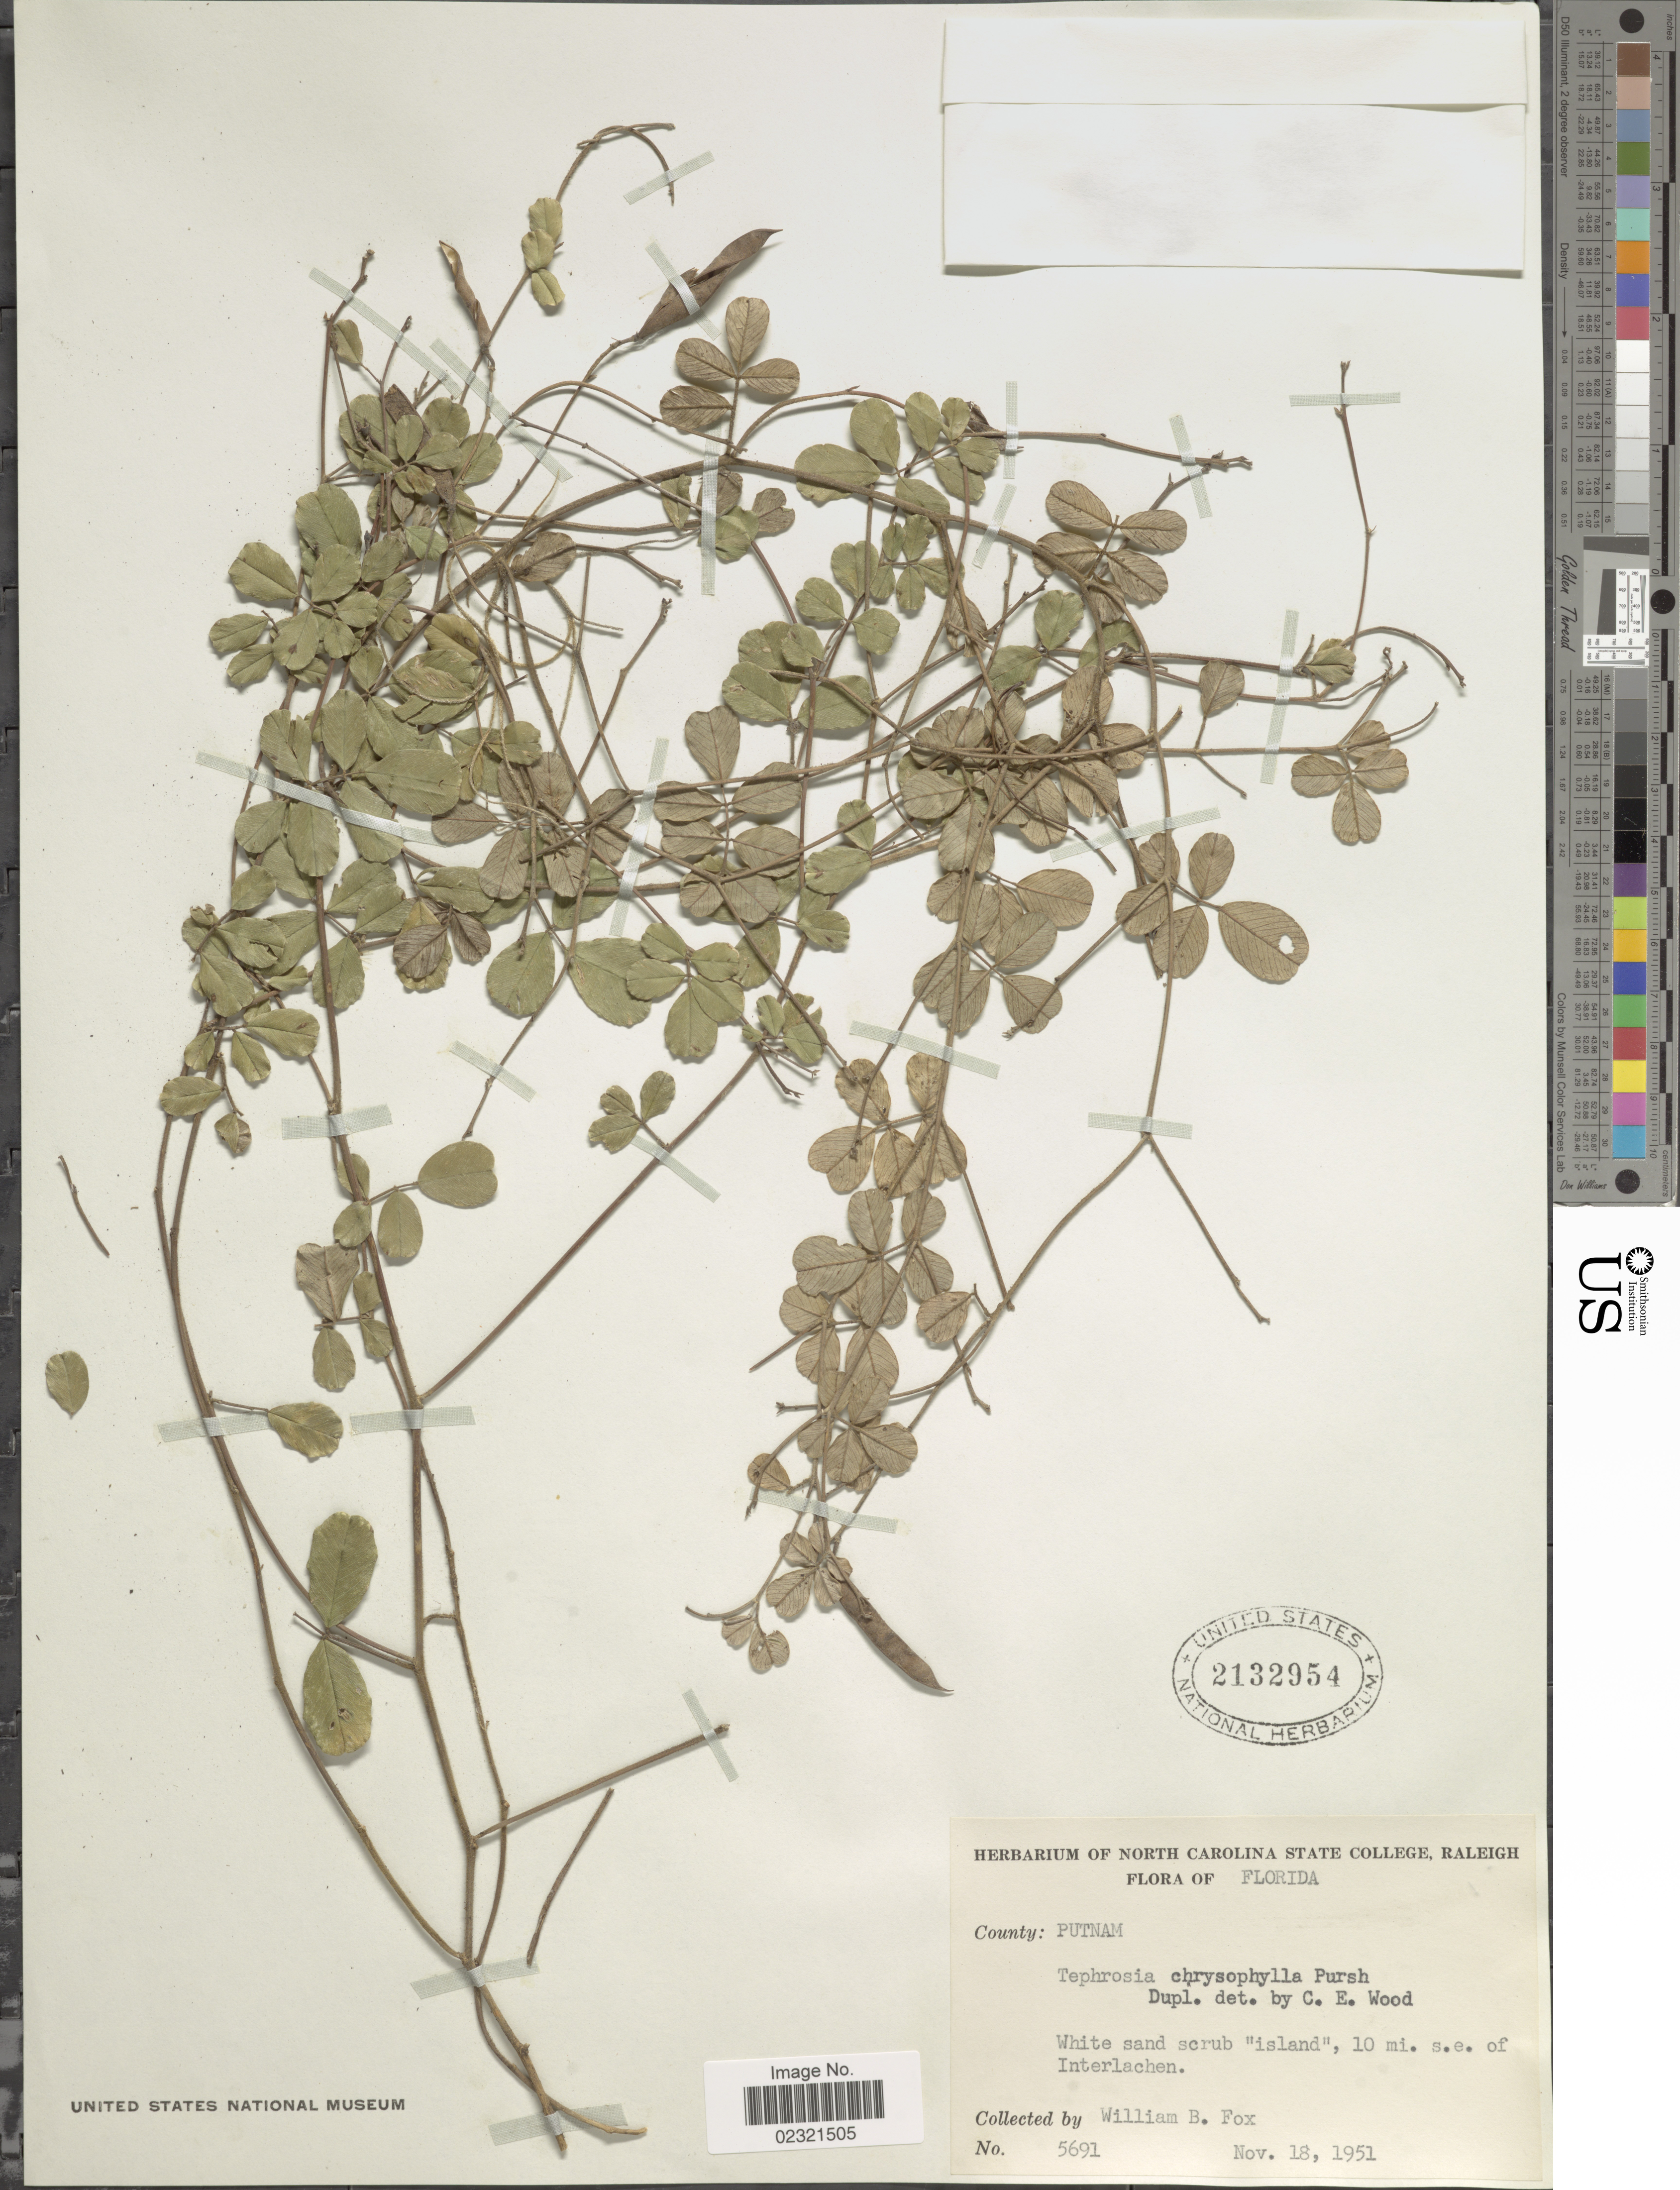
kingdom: Plantae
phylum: Tracheophyta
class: Magnoliopsida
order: Fabales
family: Fabaceae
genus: Tephrosia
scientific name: Tephrosia chrysophylla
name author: Pursh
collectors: W. B. Fox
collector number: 5691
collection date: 1951-11-18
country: United States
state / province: Florida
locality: County: Putnam. 10 mi. s.e. of Interlachen.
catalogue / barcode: US 2132954